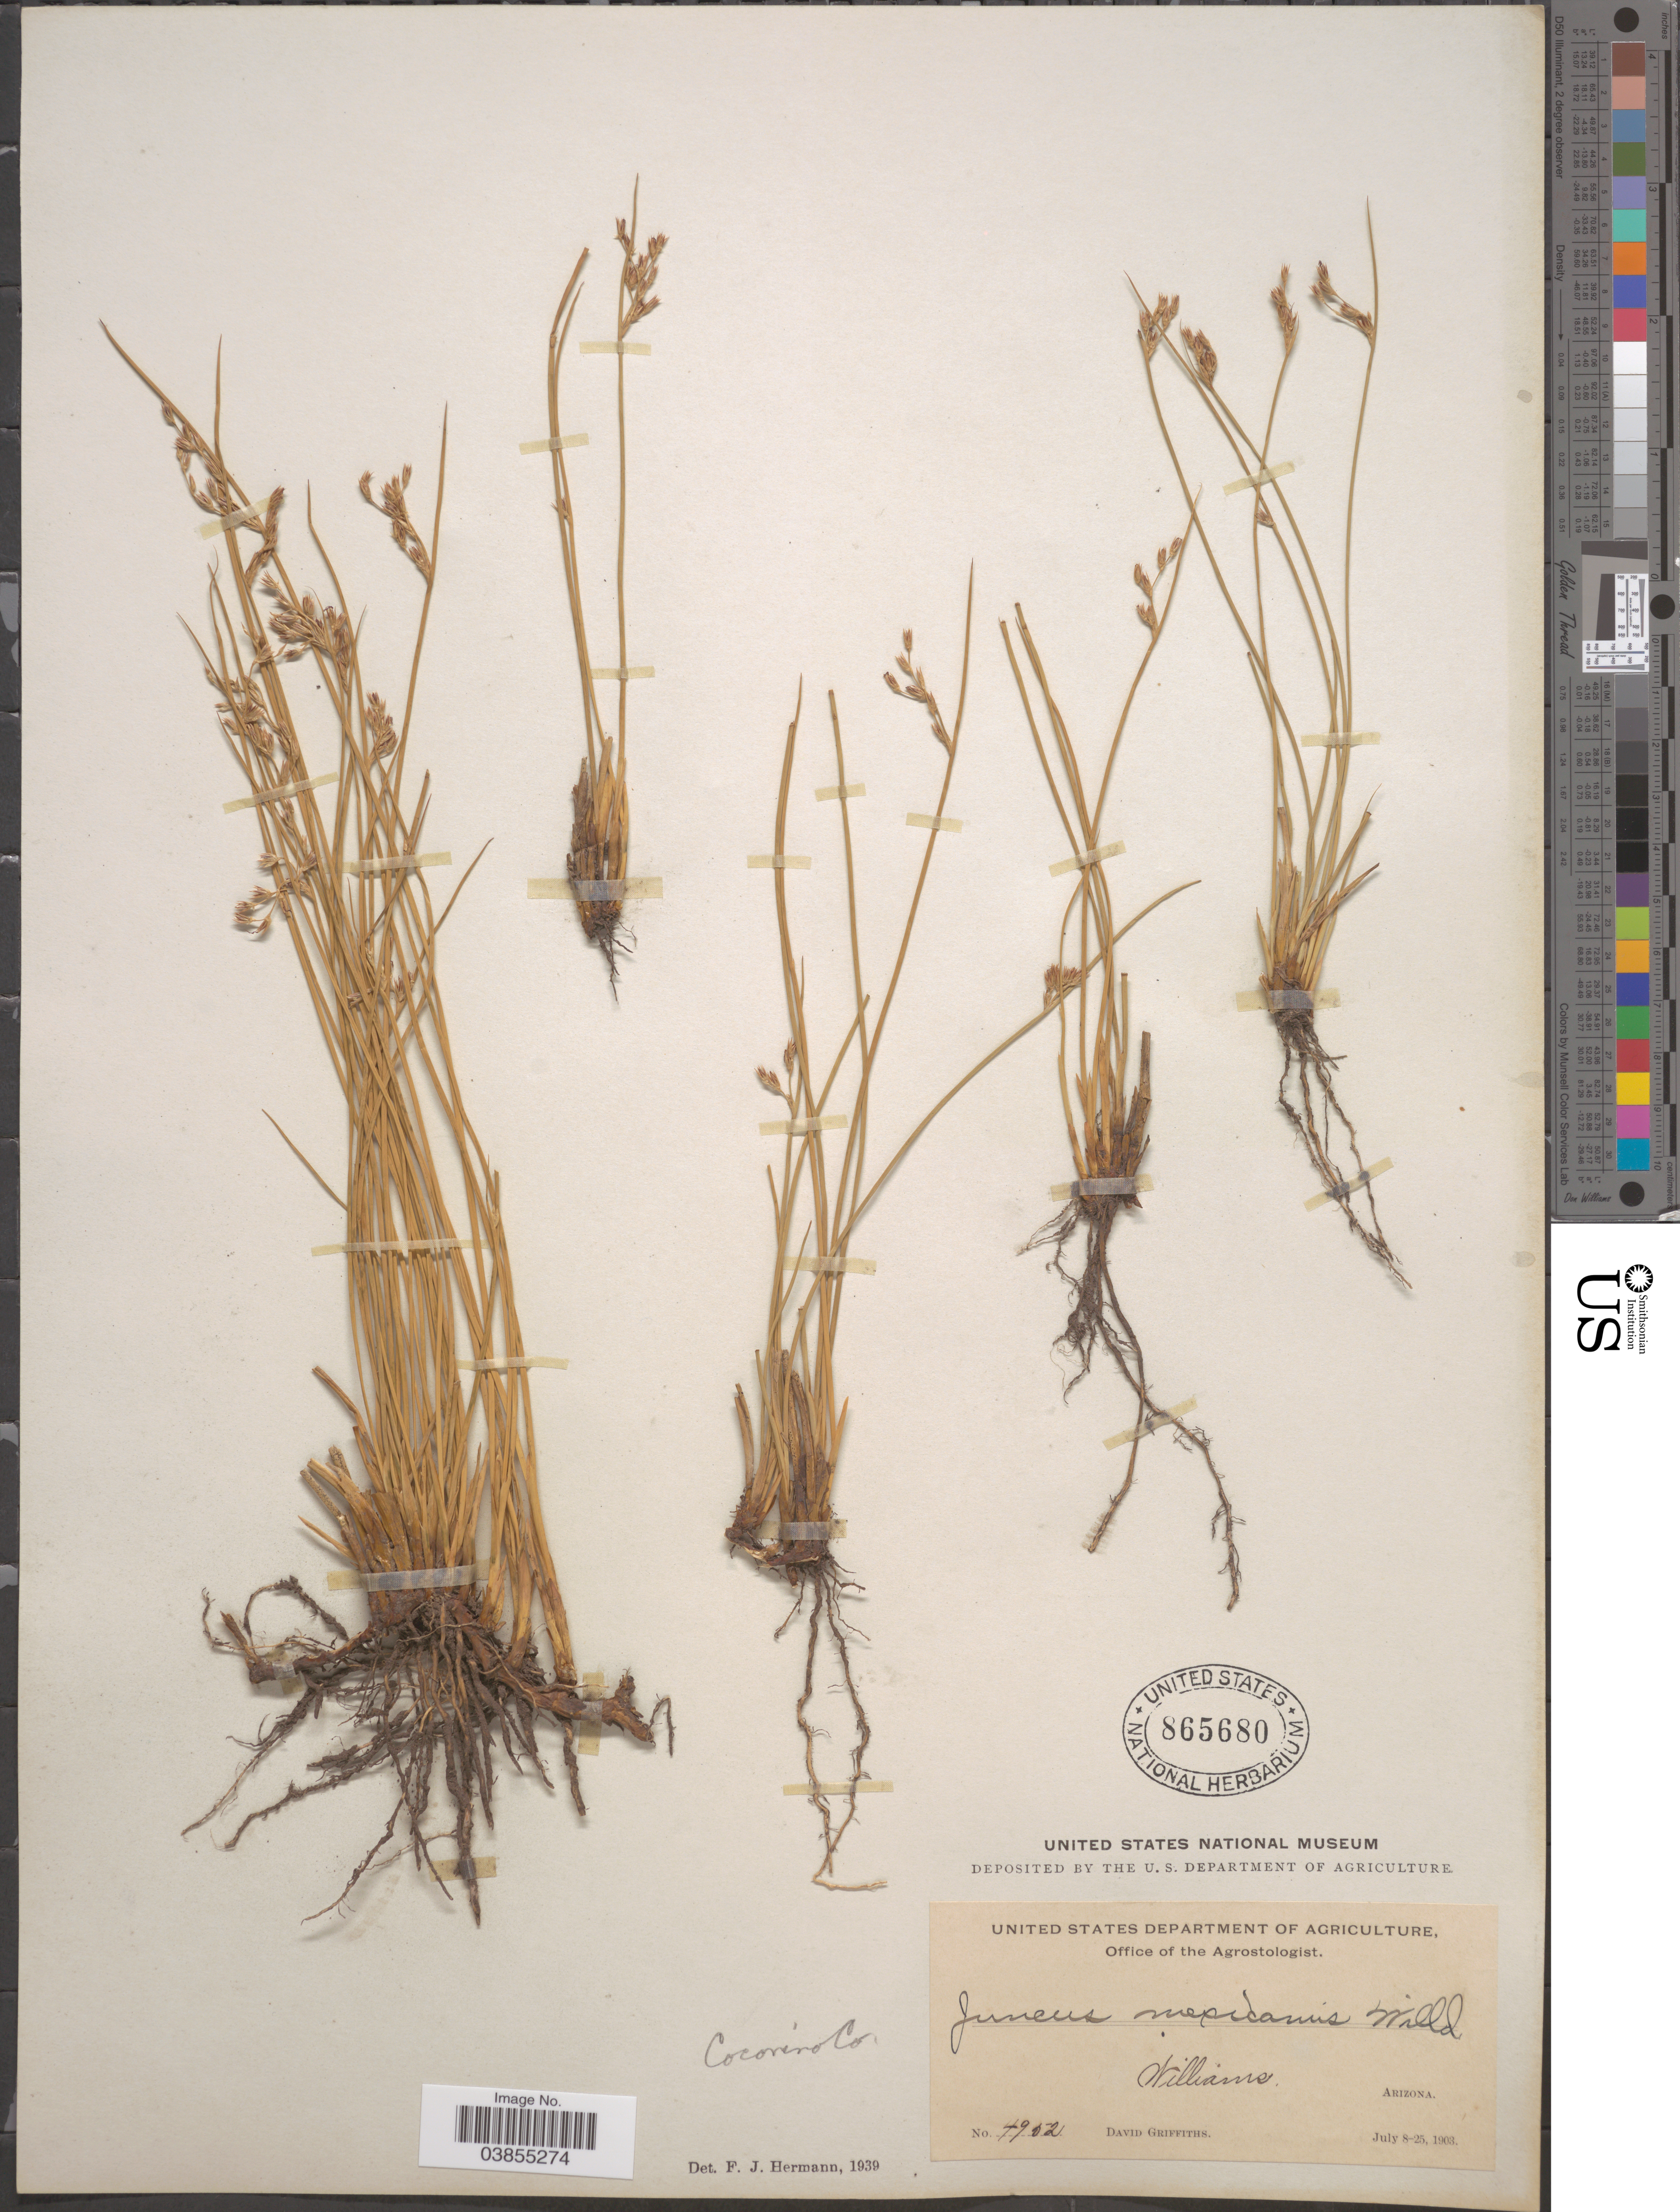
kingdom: Plantae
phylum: Tracheophyta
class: Liliopsida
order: Poales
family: Juncaceae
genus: Juncus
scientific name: Juncus mexicanus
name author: Willd. ex Schult. & Schult. f.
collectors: D. Griffiths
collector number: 4952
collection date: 1903-07-08/1903-07-25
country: United States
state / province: Arizona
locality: Williams.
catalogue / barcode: US 865680